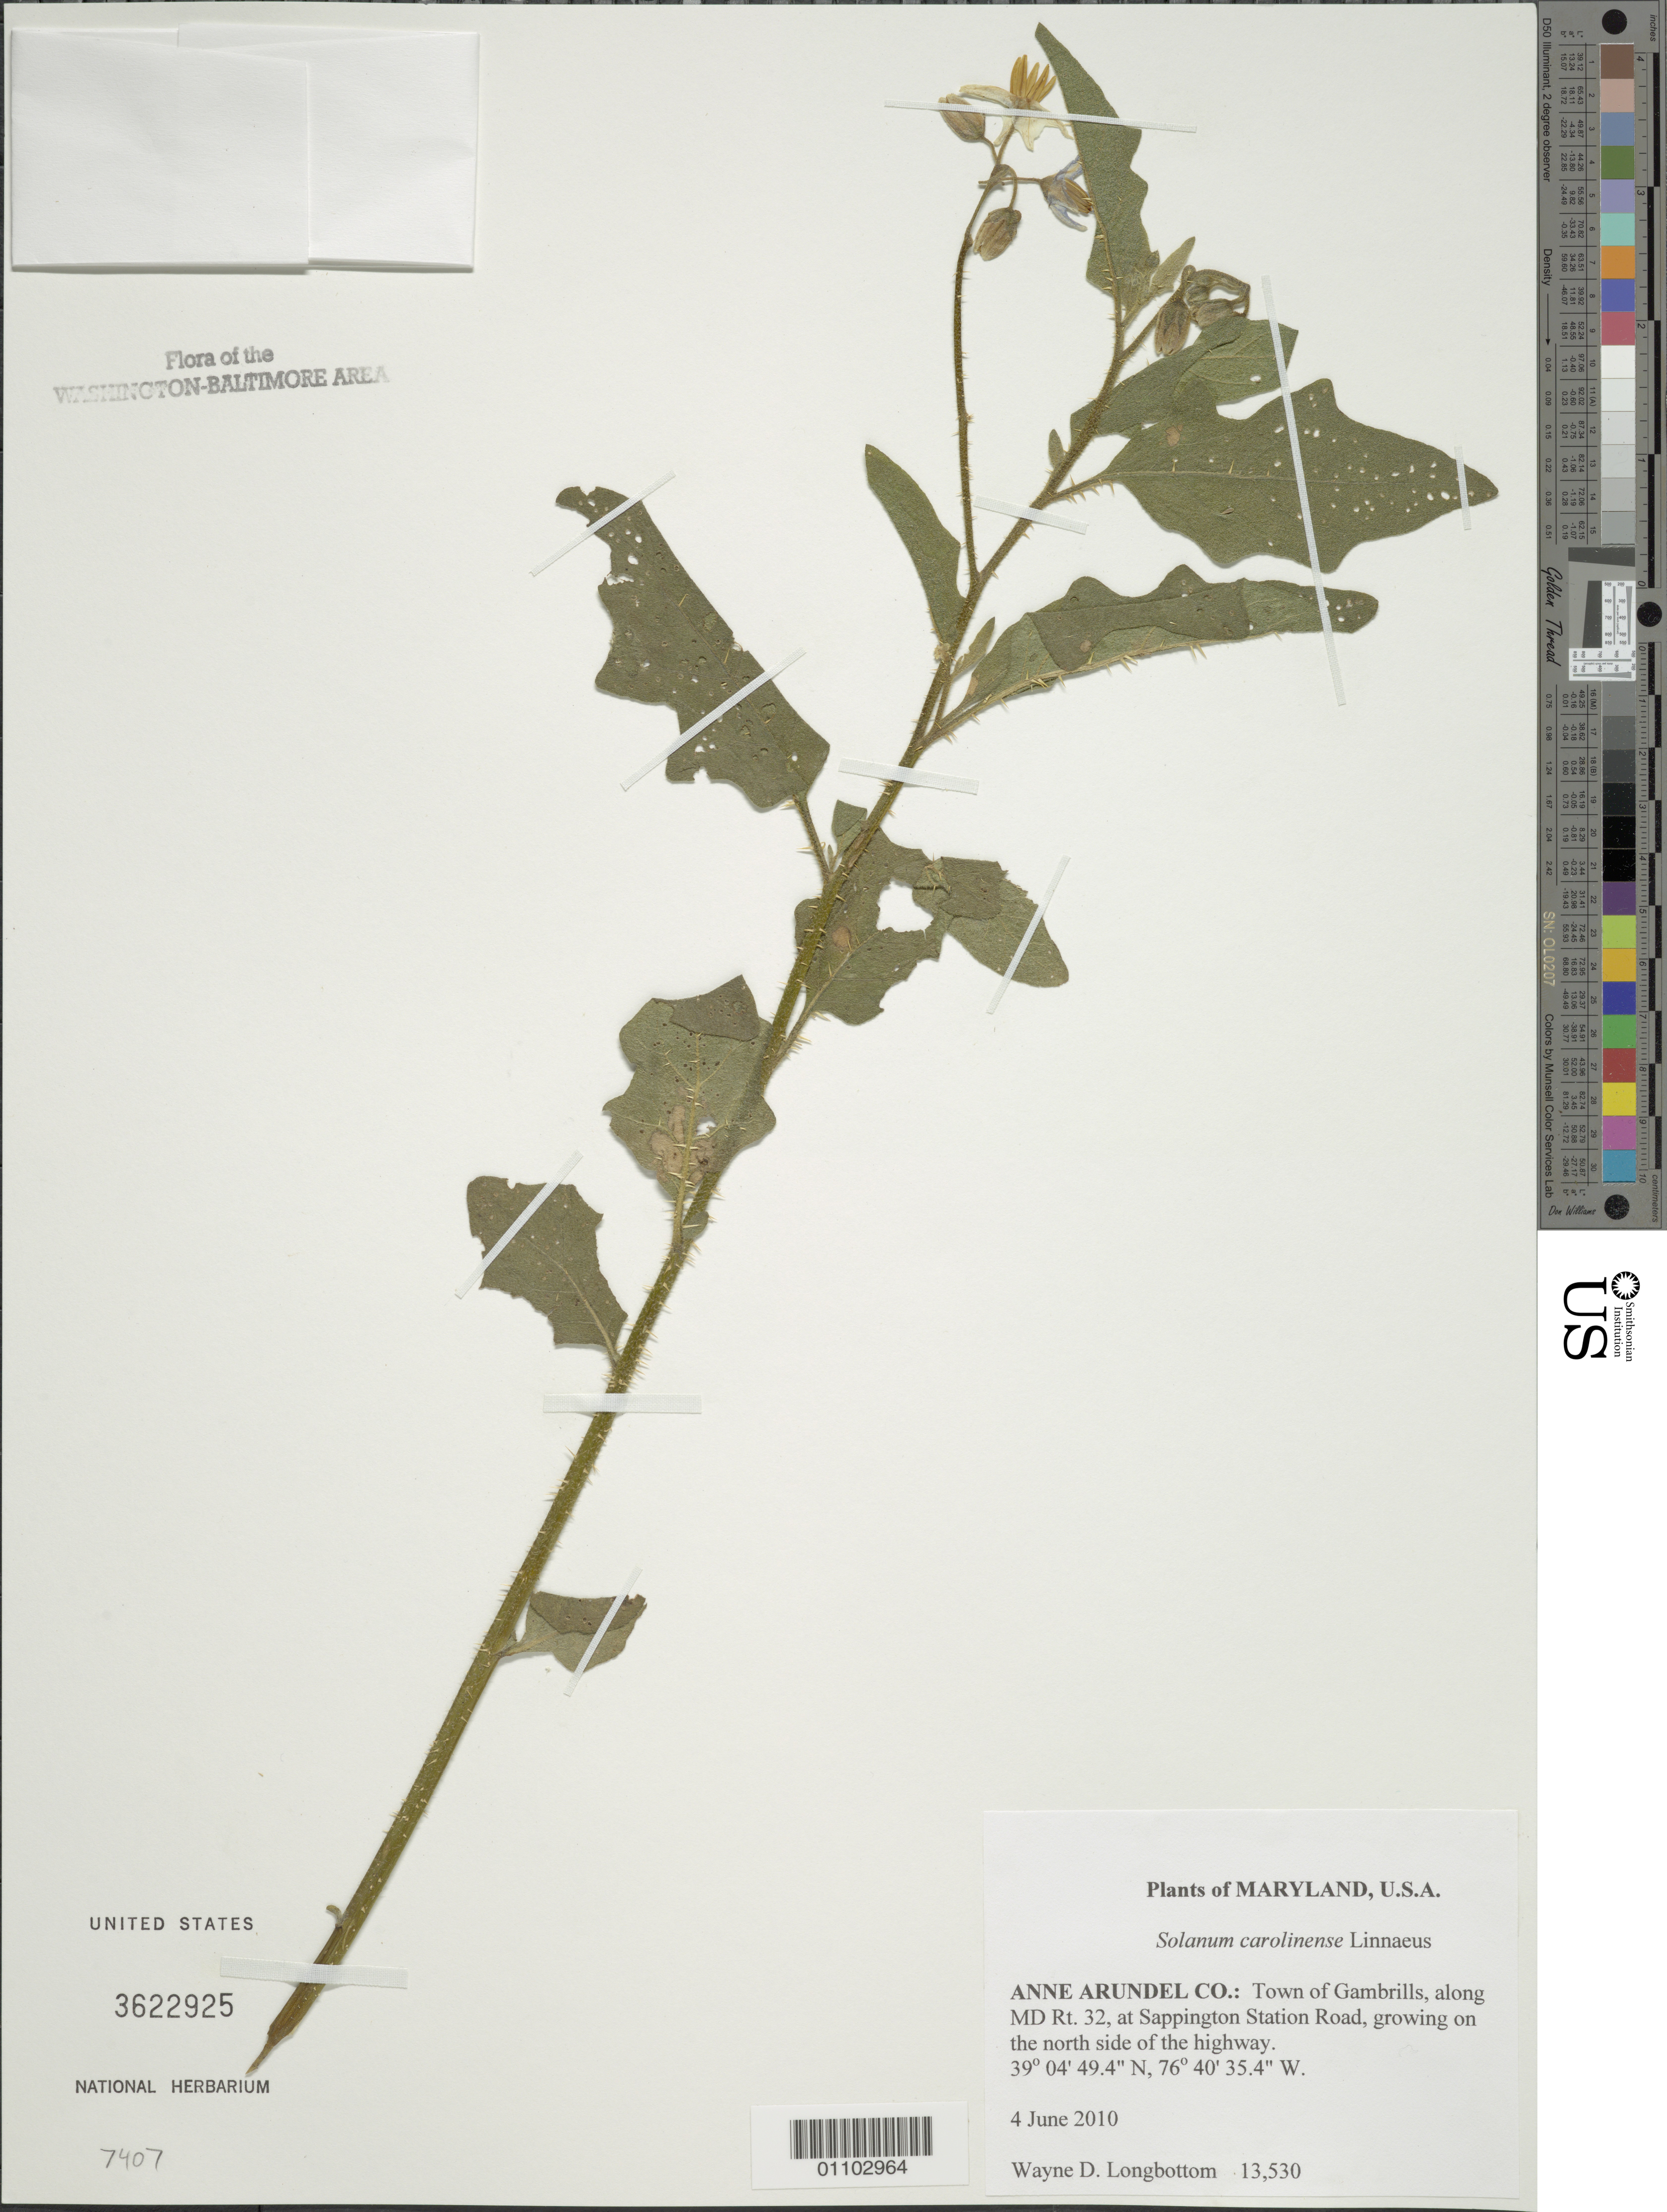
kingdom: Plantae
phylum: Tracheophyta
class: Magnoliopsida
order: Solanales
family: Solanaceae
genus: Solanum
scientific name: Solanum carolinense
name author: L.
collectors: W. D. Longbottom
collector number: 13530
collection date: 2010-06-04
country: United States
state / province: Maryland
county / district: Anne Arundel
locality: Town of Gambrills, along MD Rt. 31, at Sappington Station Road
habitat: Growing on the north side of the highway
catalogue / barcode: US 3622925